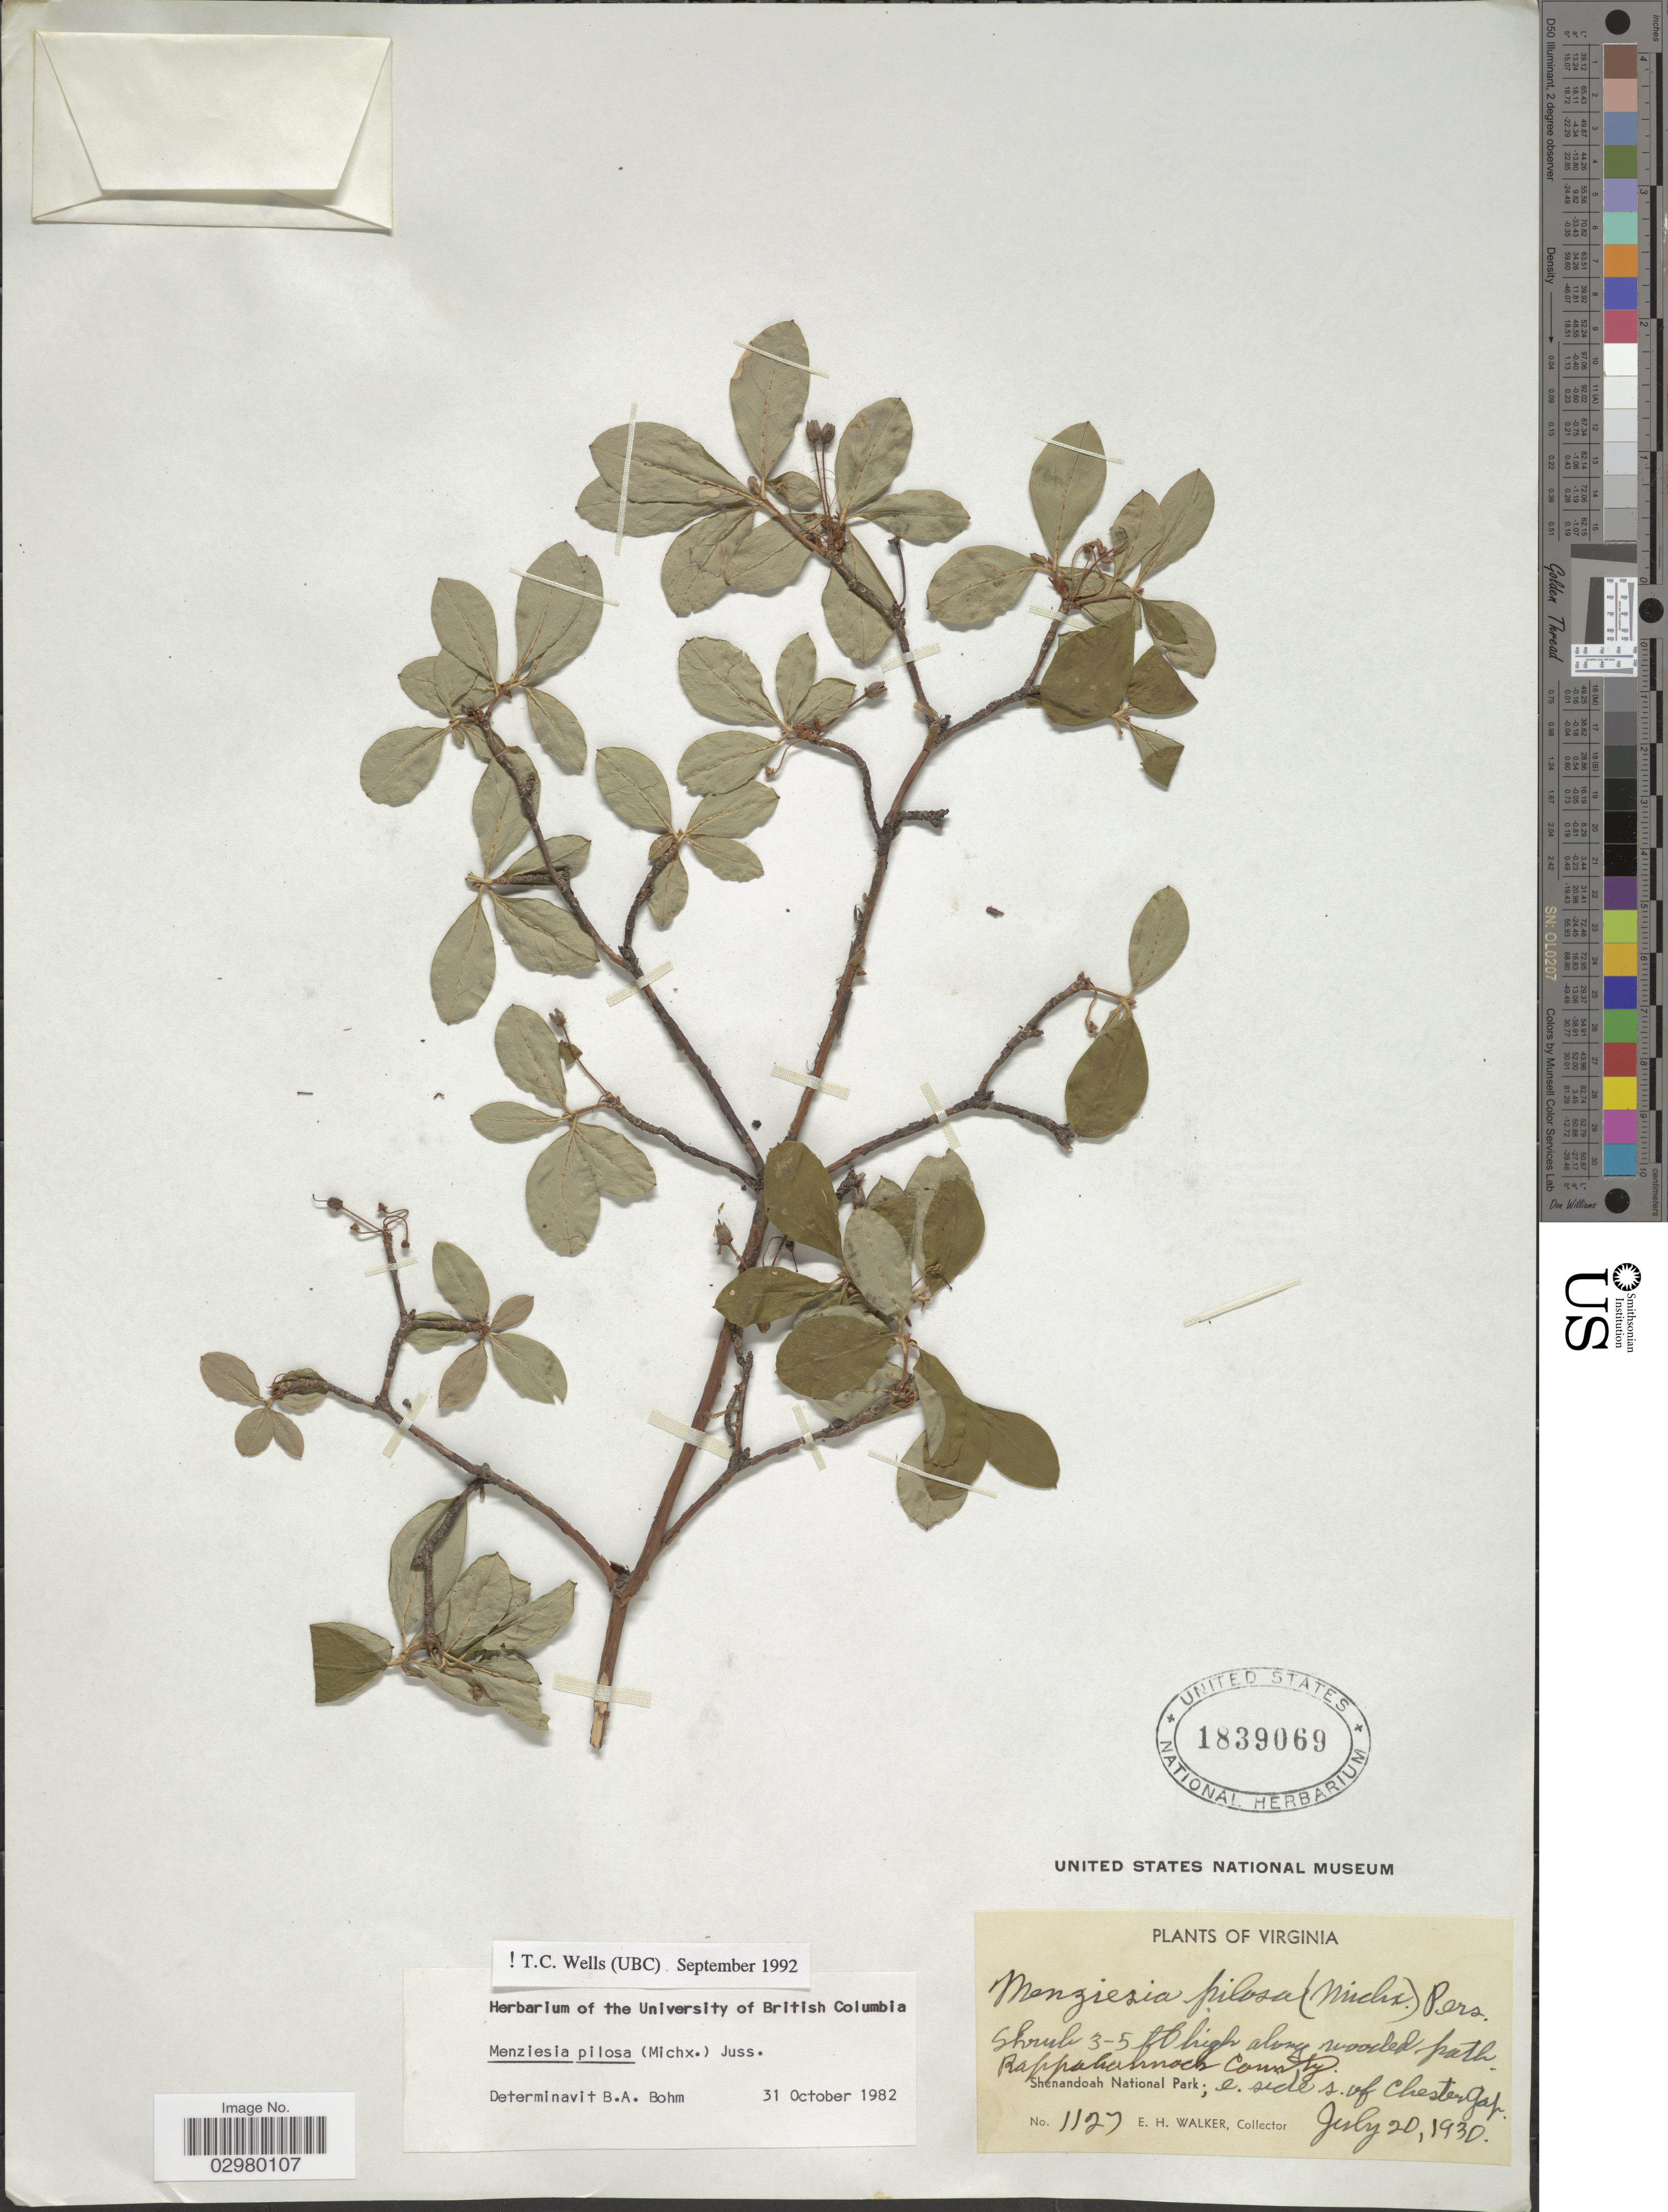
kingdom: Plantae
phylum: Tracheophyta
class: Magnoliopsida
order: Ericales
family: Ericaceae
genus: Menziesia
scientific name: Menziesia pilosa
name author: (Michx.) Juss.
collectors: E. H. Walker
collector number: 1127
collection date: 1930-07-20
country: United States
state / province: Virginia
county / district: Rappahannock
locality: Along wooded path, Shenandoah National Park; E side, S of Chester Gap.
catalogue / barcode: US 1839069